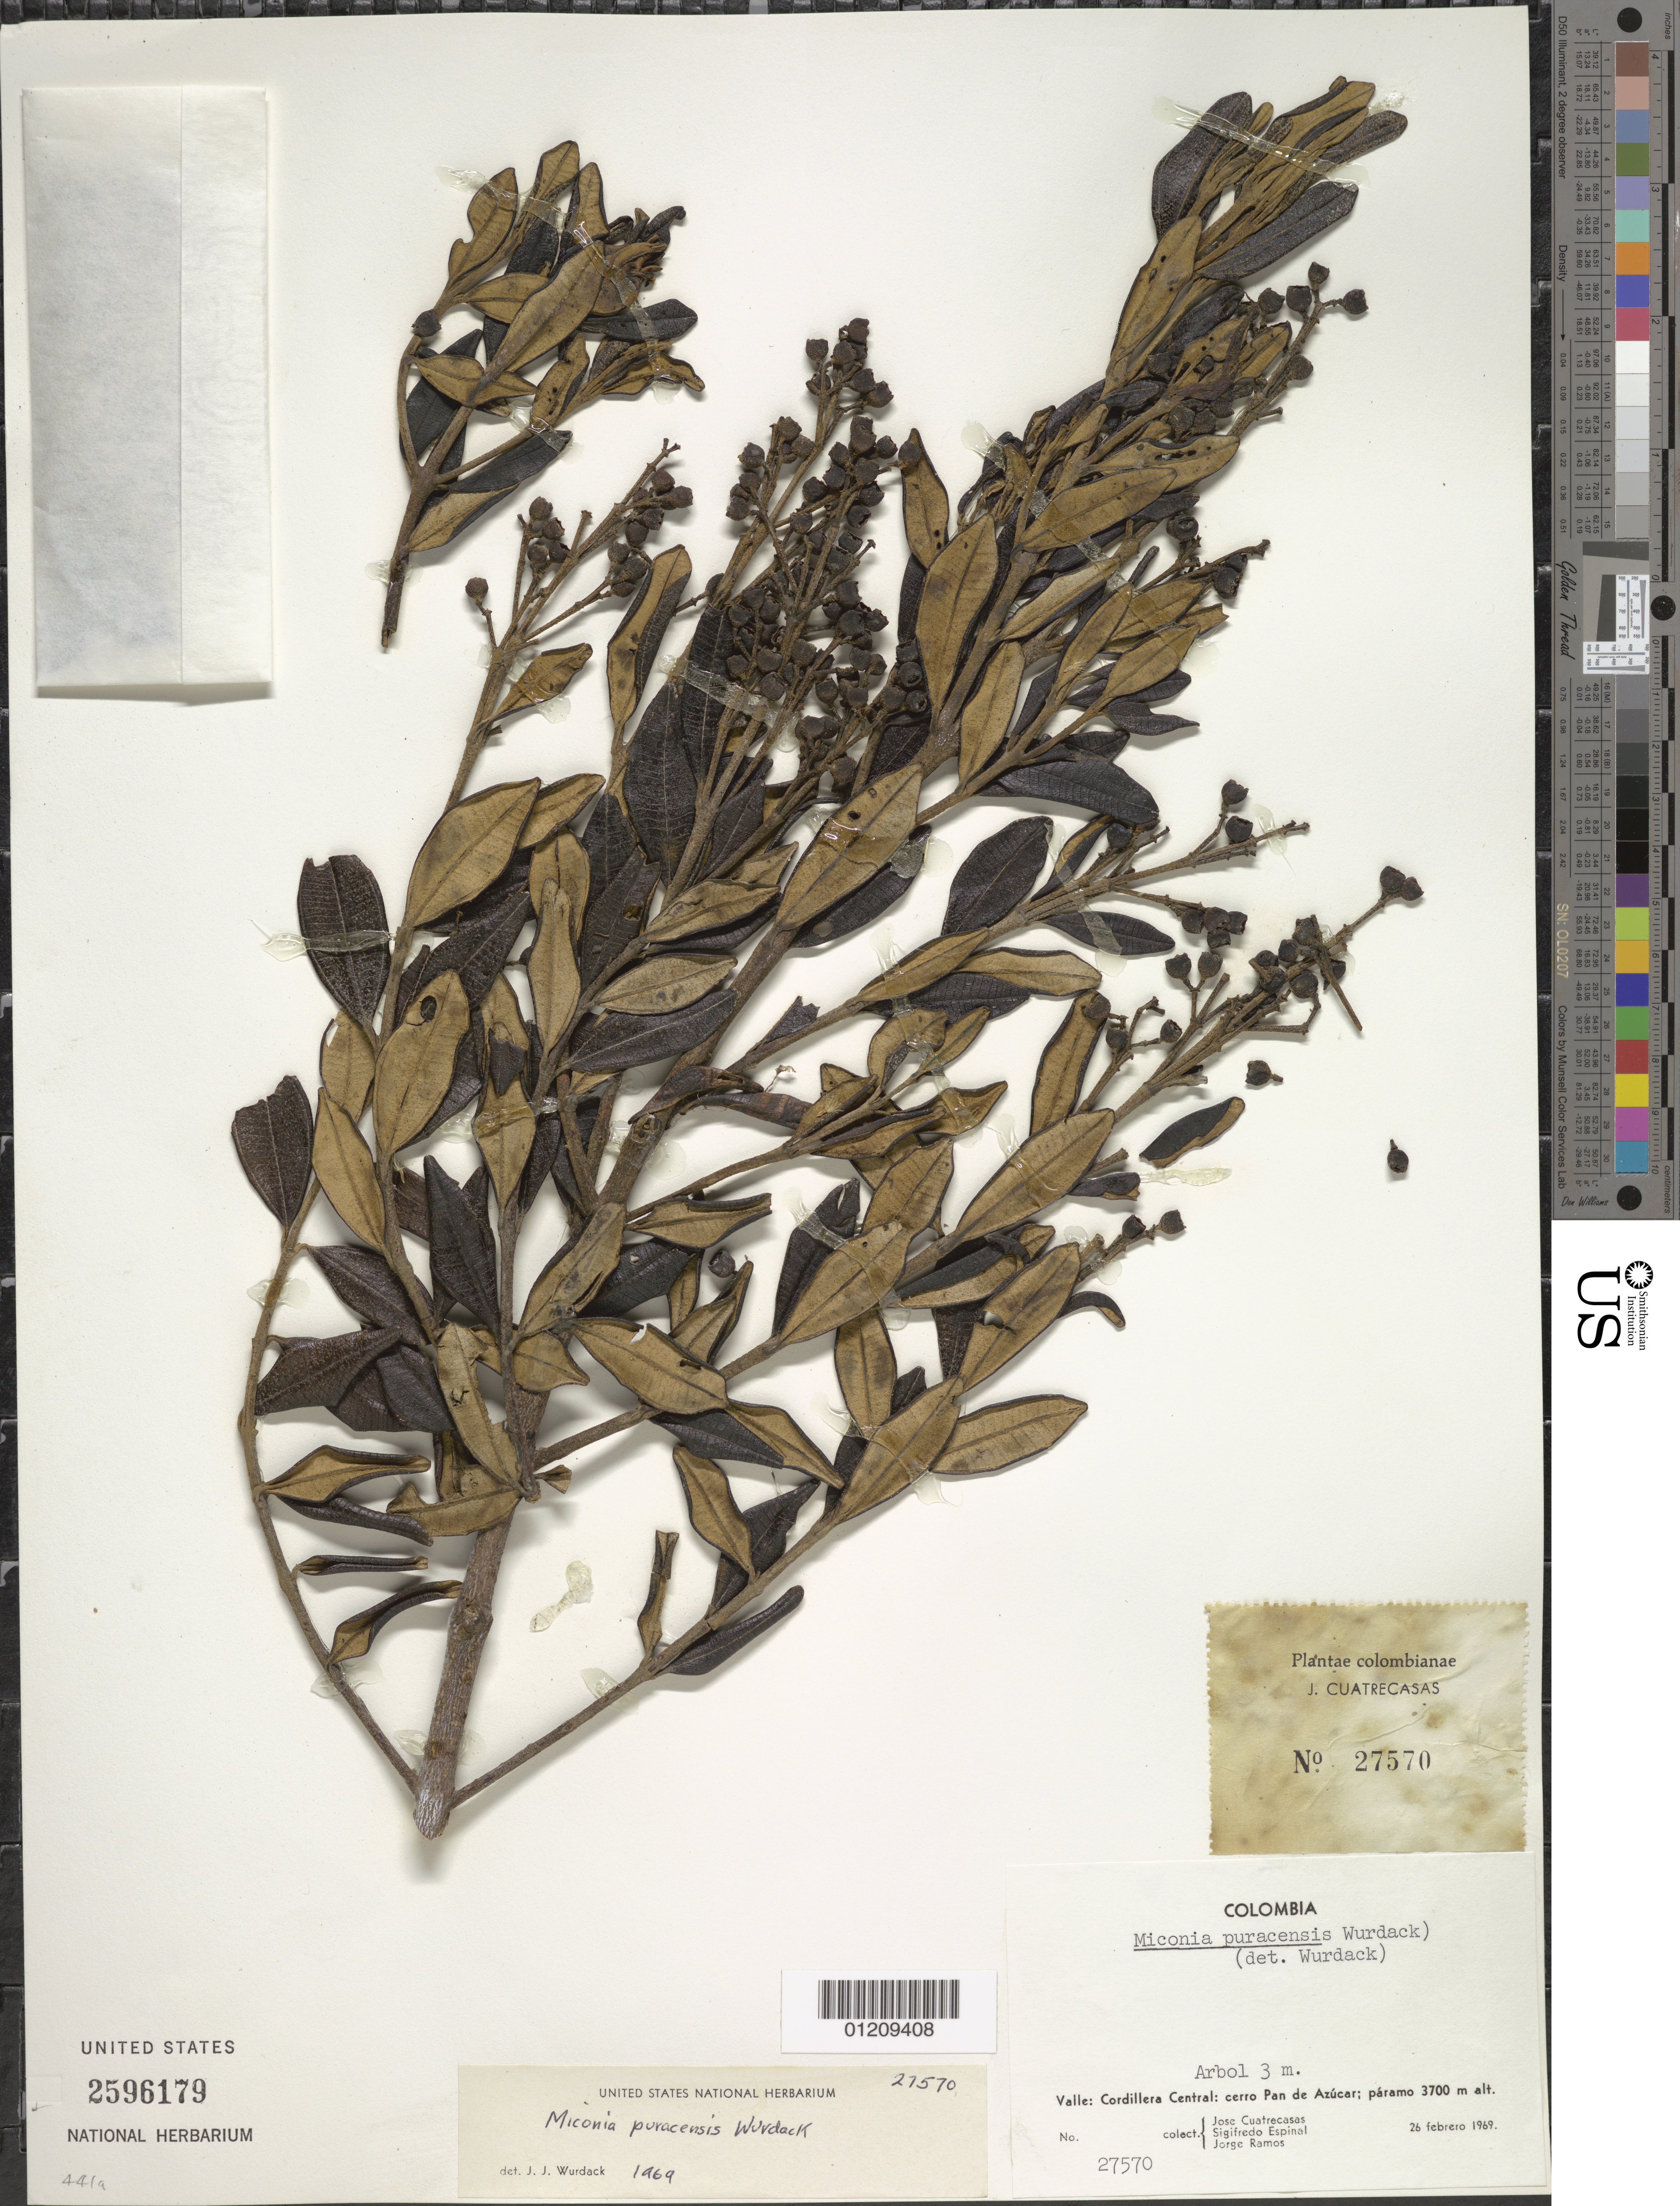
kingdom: Plantae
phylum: Tracheophyta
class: Magnoliopsida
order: Myrtales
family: Melastomataceae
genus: Miconia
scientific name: Miconia puracensis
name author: Wurdack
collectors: J. Cuatrecasas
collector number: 27570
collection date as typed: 26 Feb 1969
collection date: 1969-02-26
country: Colombia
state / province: Valle del Cauca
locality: Cordillera Central, Cerro Pan de Azucar.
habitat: paramo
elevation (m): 3700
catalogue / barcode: US 2596179